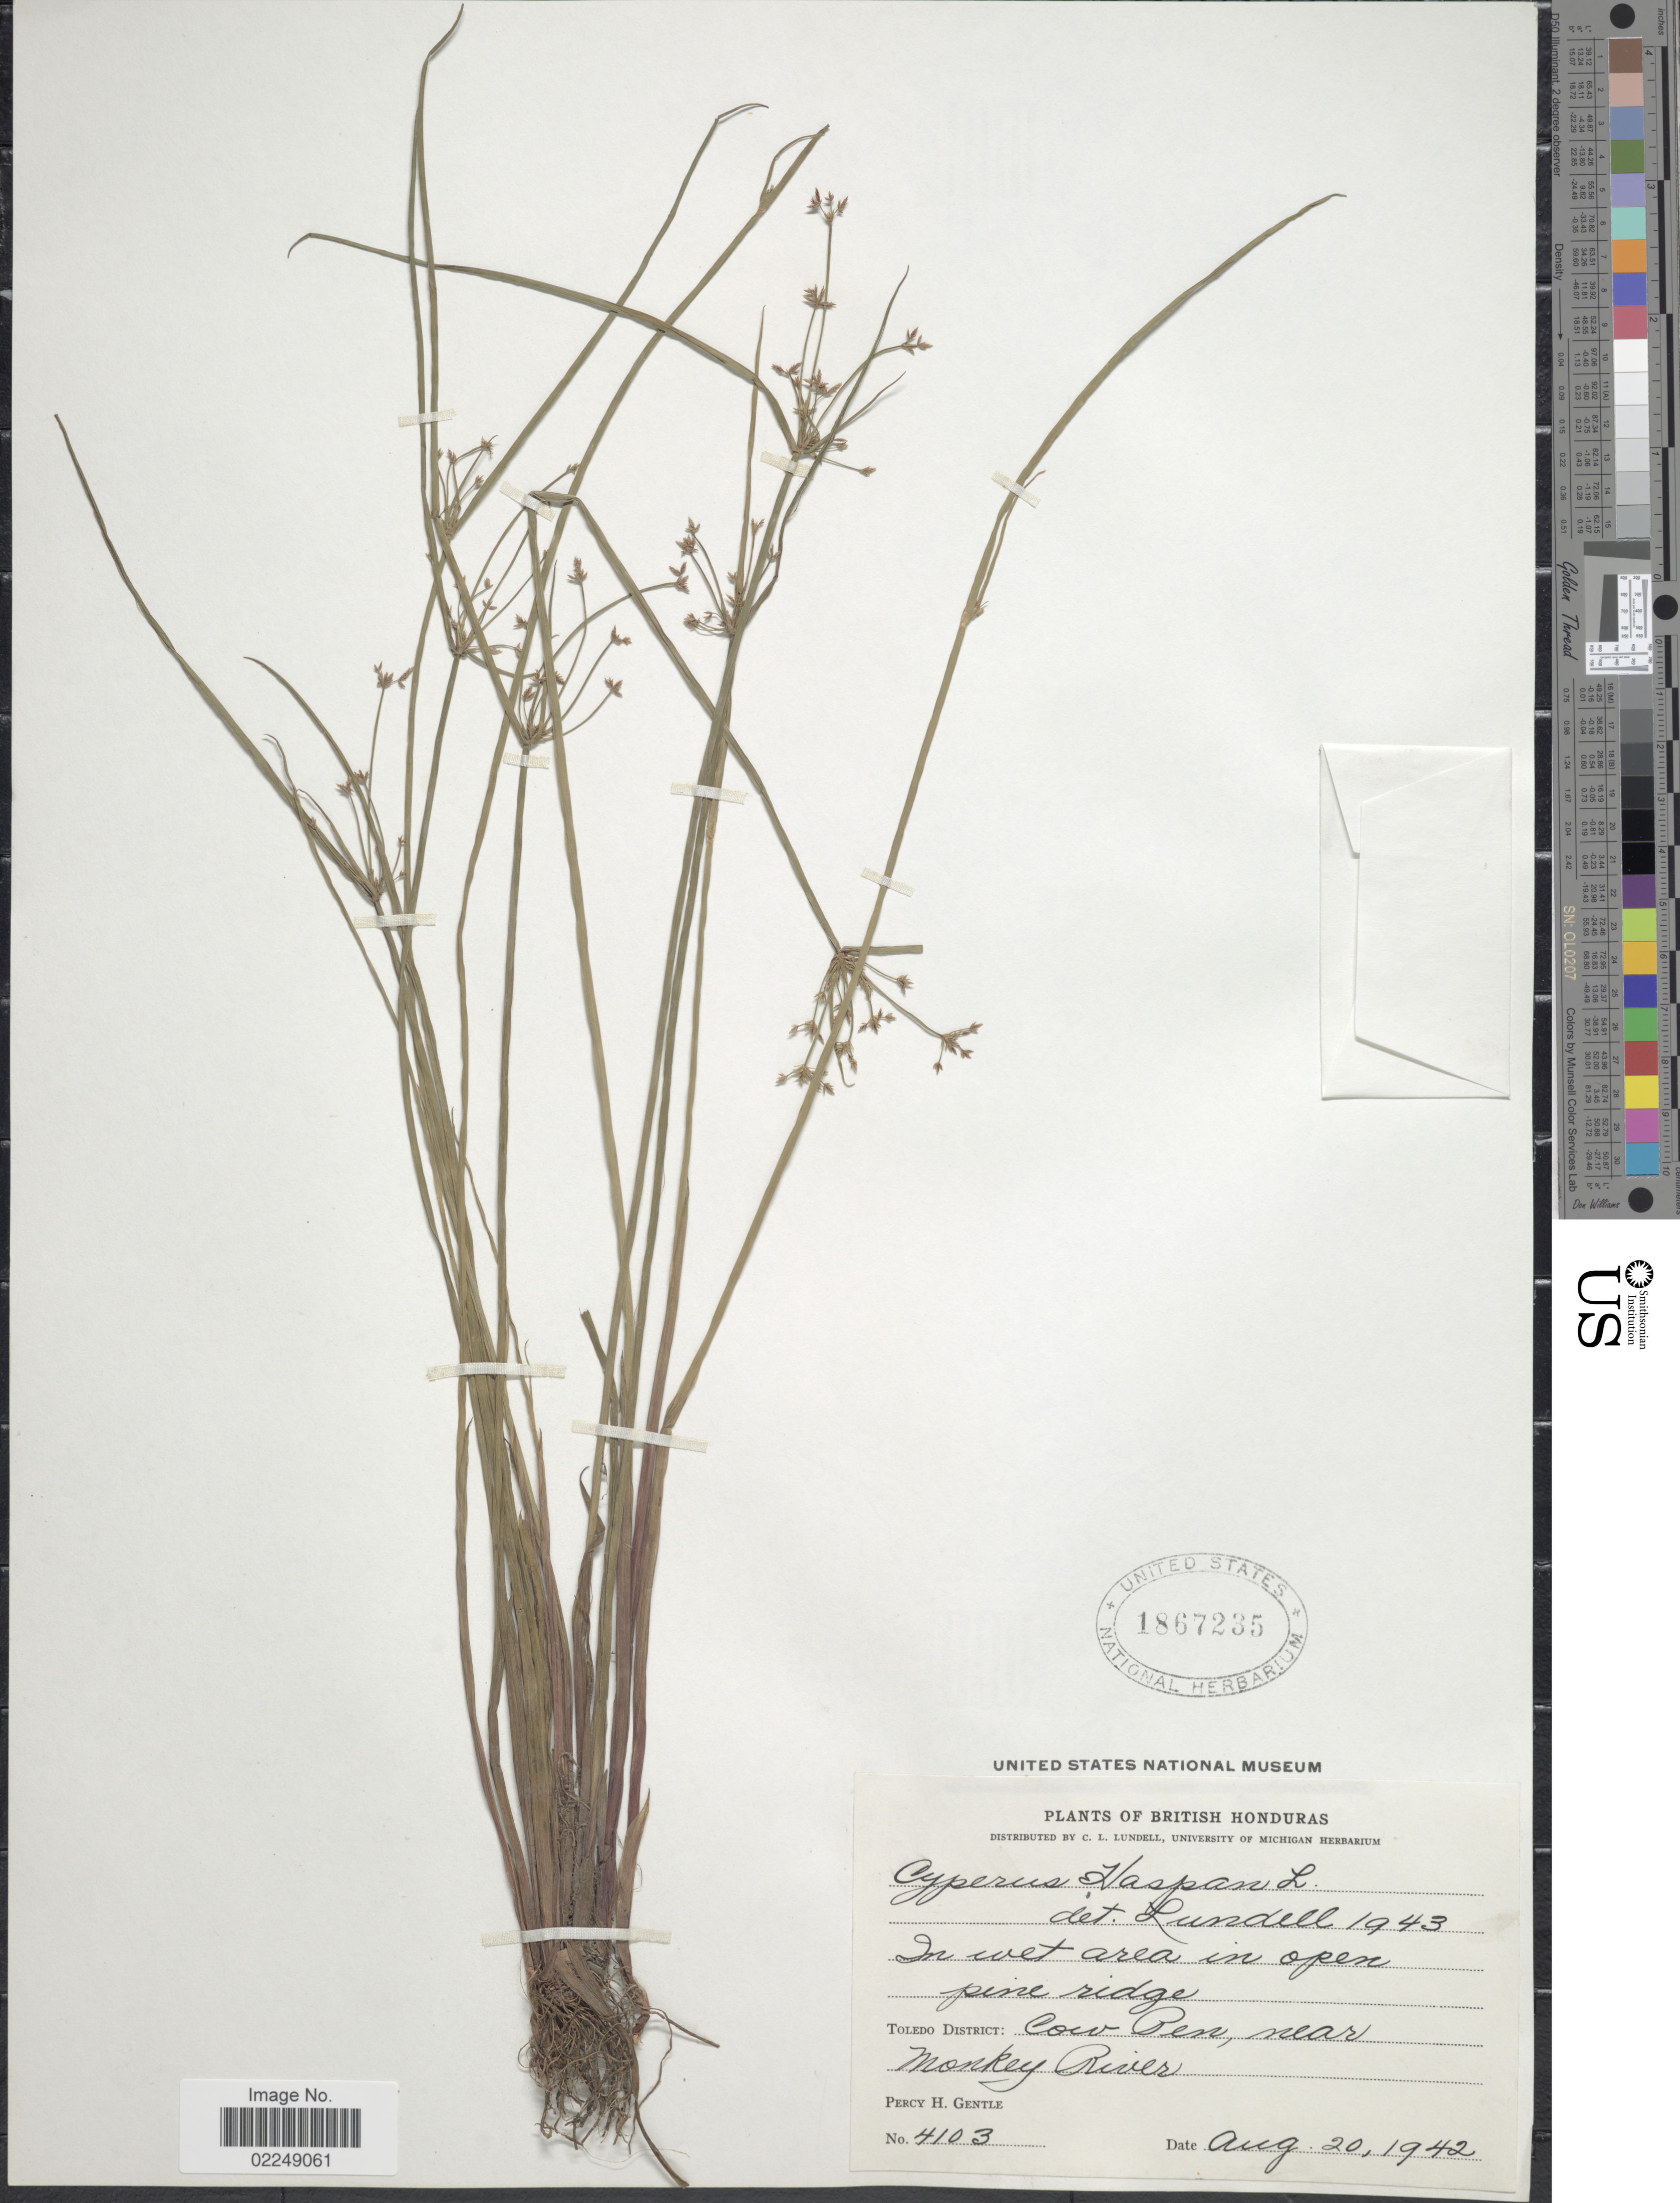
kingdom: Plantae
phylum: Tracheophyta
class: Liliopsida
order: Poales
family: Cyperaceae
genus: Cyperus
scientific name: Cyperus haspan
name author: L.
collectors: P. H. Gentle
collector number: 4103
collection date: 1942-08-20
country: Belize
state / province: Toledo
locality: Toledo District: Cow Pen, near Monkey River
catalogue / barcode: US 1867235